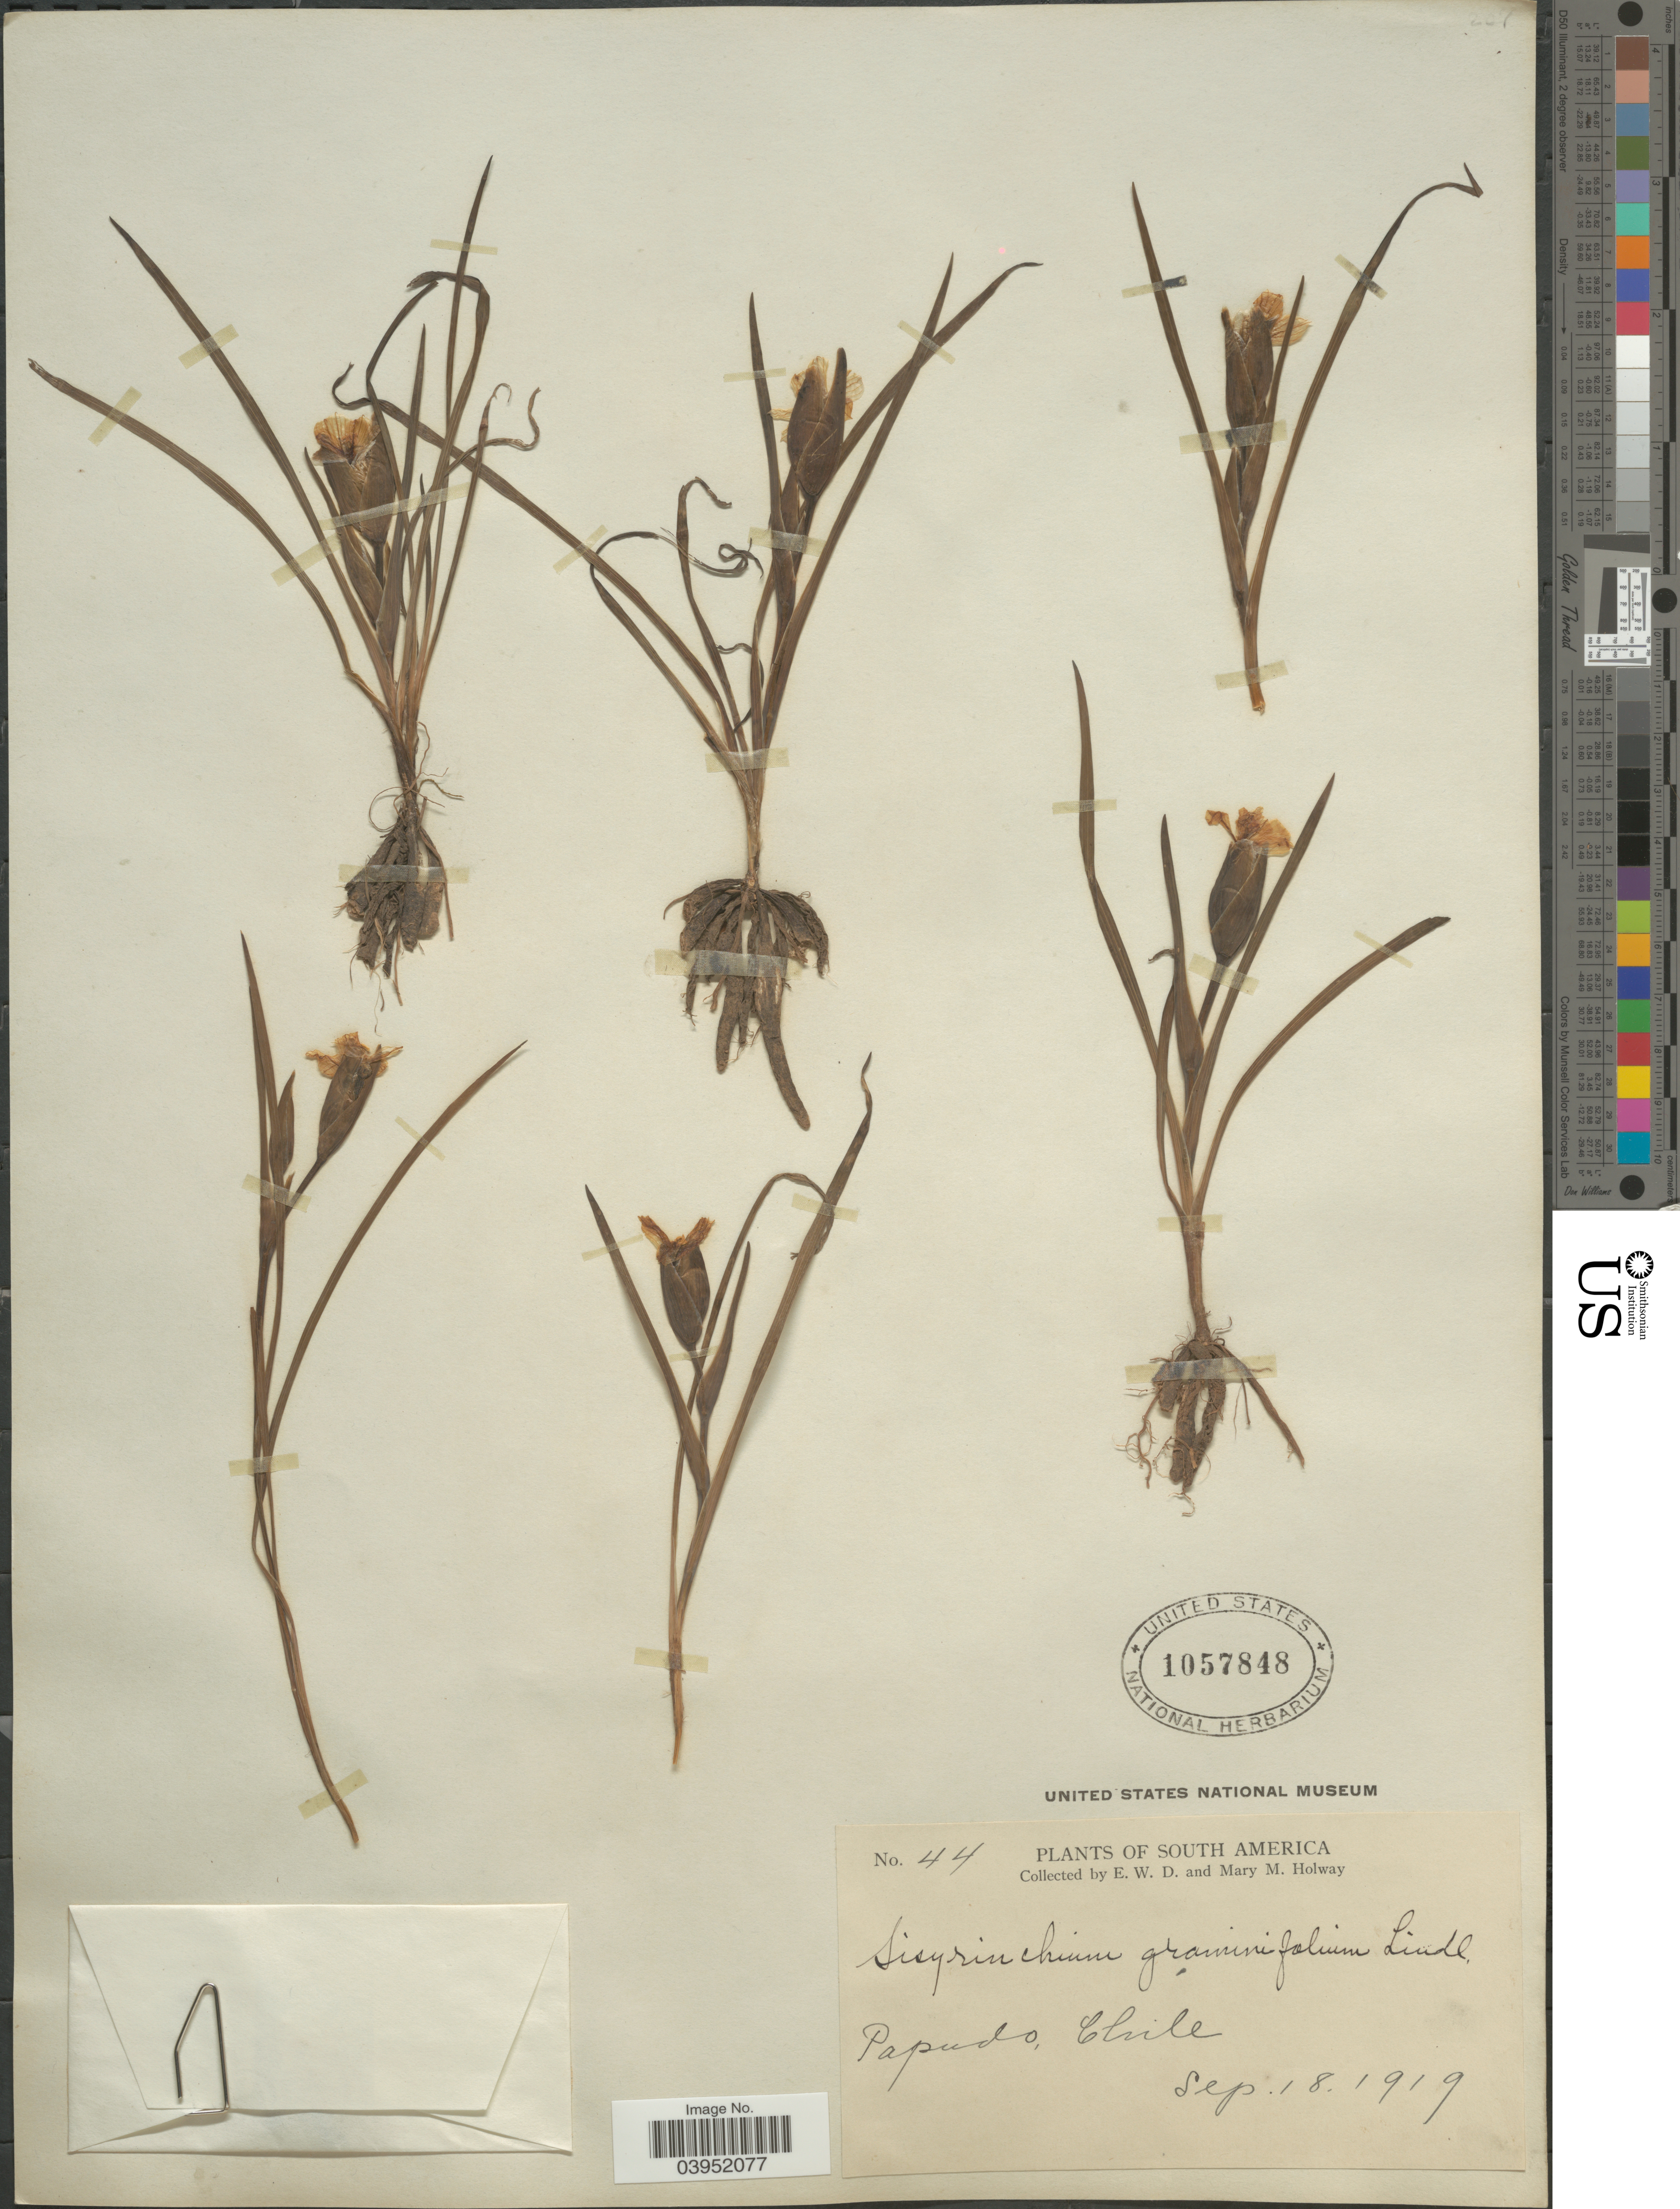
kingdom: Plantae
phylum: Tracheophyta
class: Liliopsida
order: Asparagales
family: Iridaceae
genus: Sisyrinchium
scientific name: Sisyrinchium graminifolium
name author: Lindl.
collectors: E. W. D. Holway & M. M. Holway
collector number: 44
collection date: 1919-09-18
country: Chile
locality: Papudo.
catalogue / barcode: US 1057848